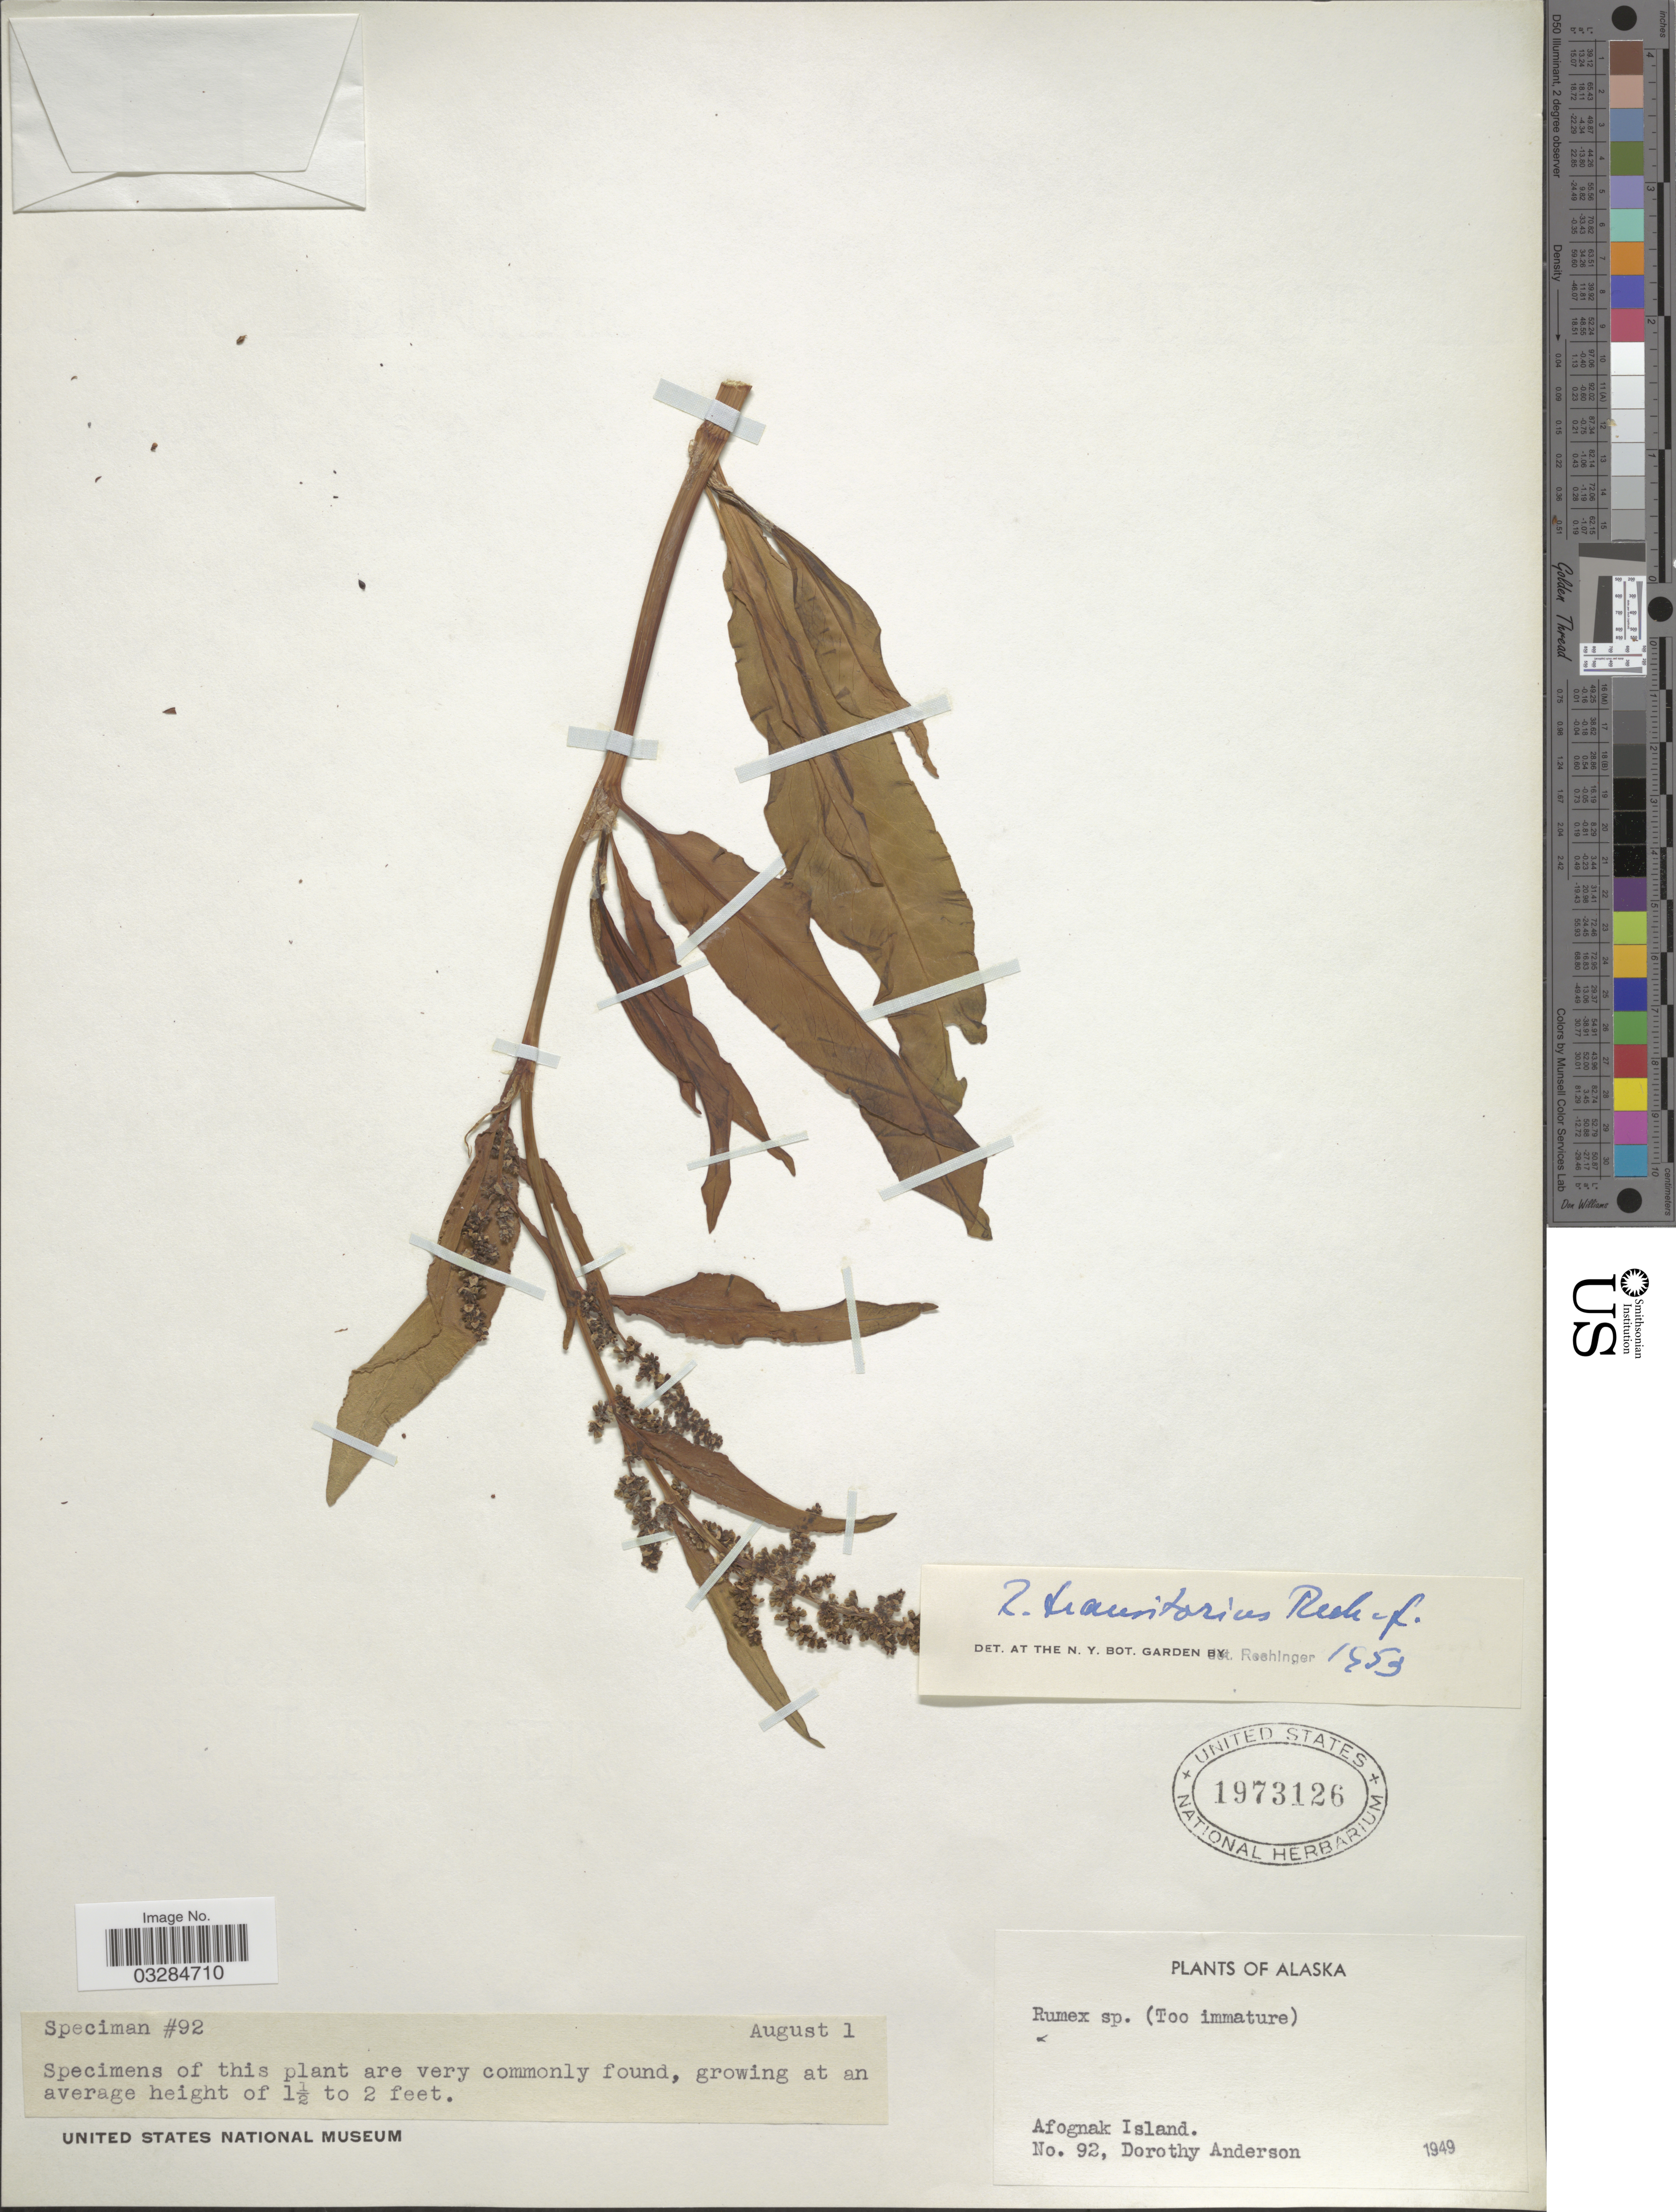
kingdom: Plantae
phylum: Tracheophyta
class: Magnoliopsida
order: Caryophyllales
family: Polygonaceae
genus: Rumex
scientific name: Rumex transitorius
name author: Rech. f.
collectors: D. Anderson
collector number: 92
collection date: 1949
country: United States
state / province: Alaska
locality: Afognak Island.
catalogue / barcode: US 1973126